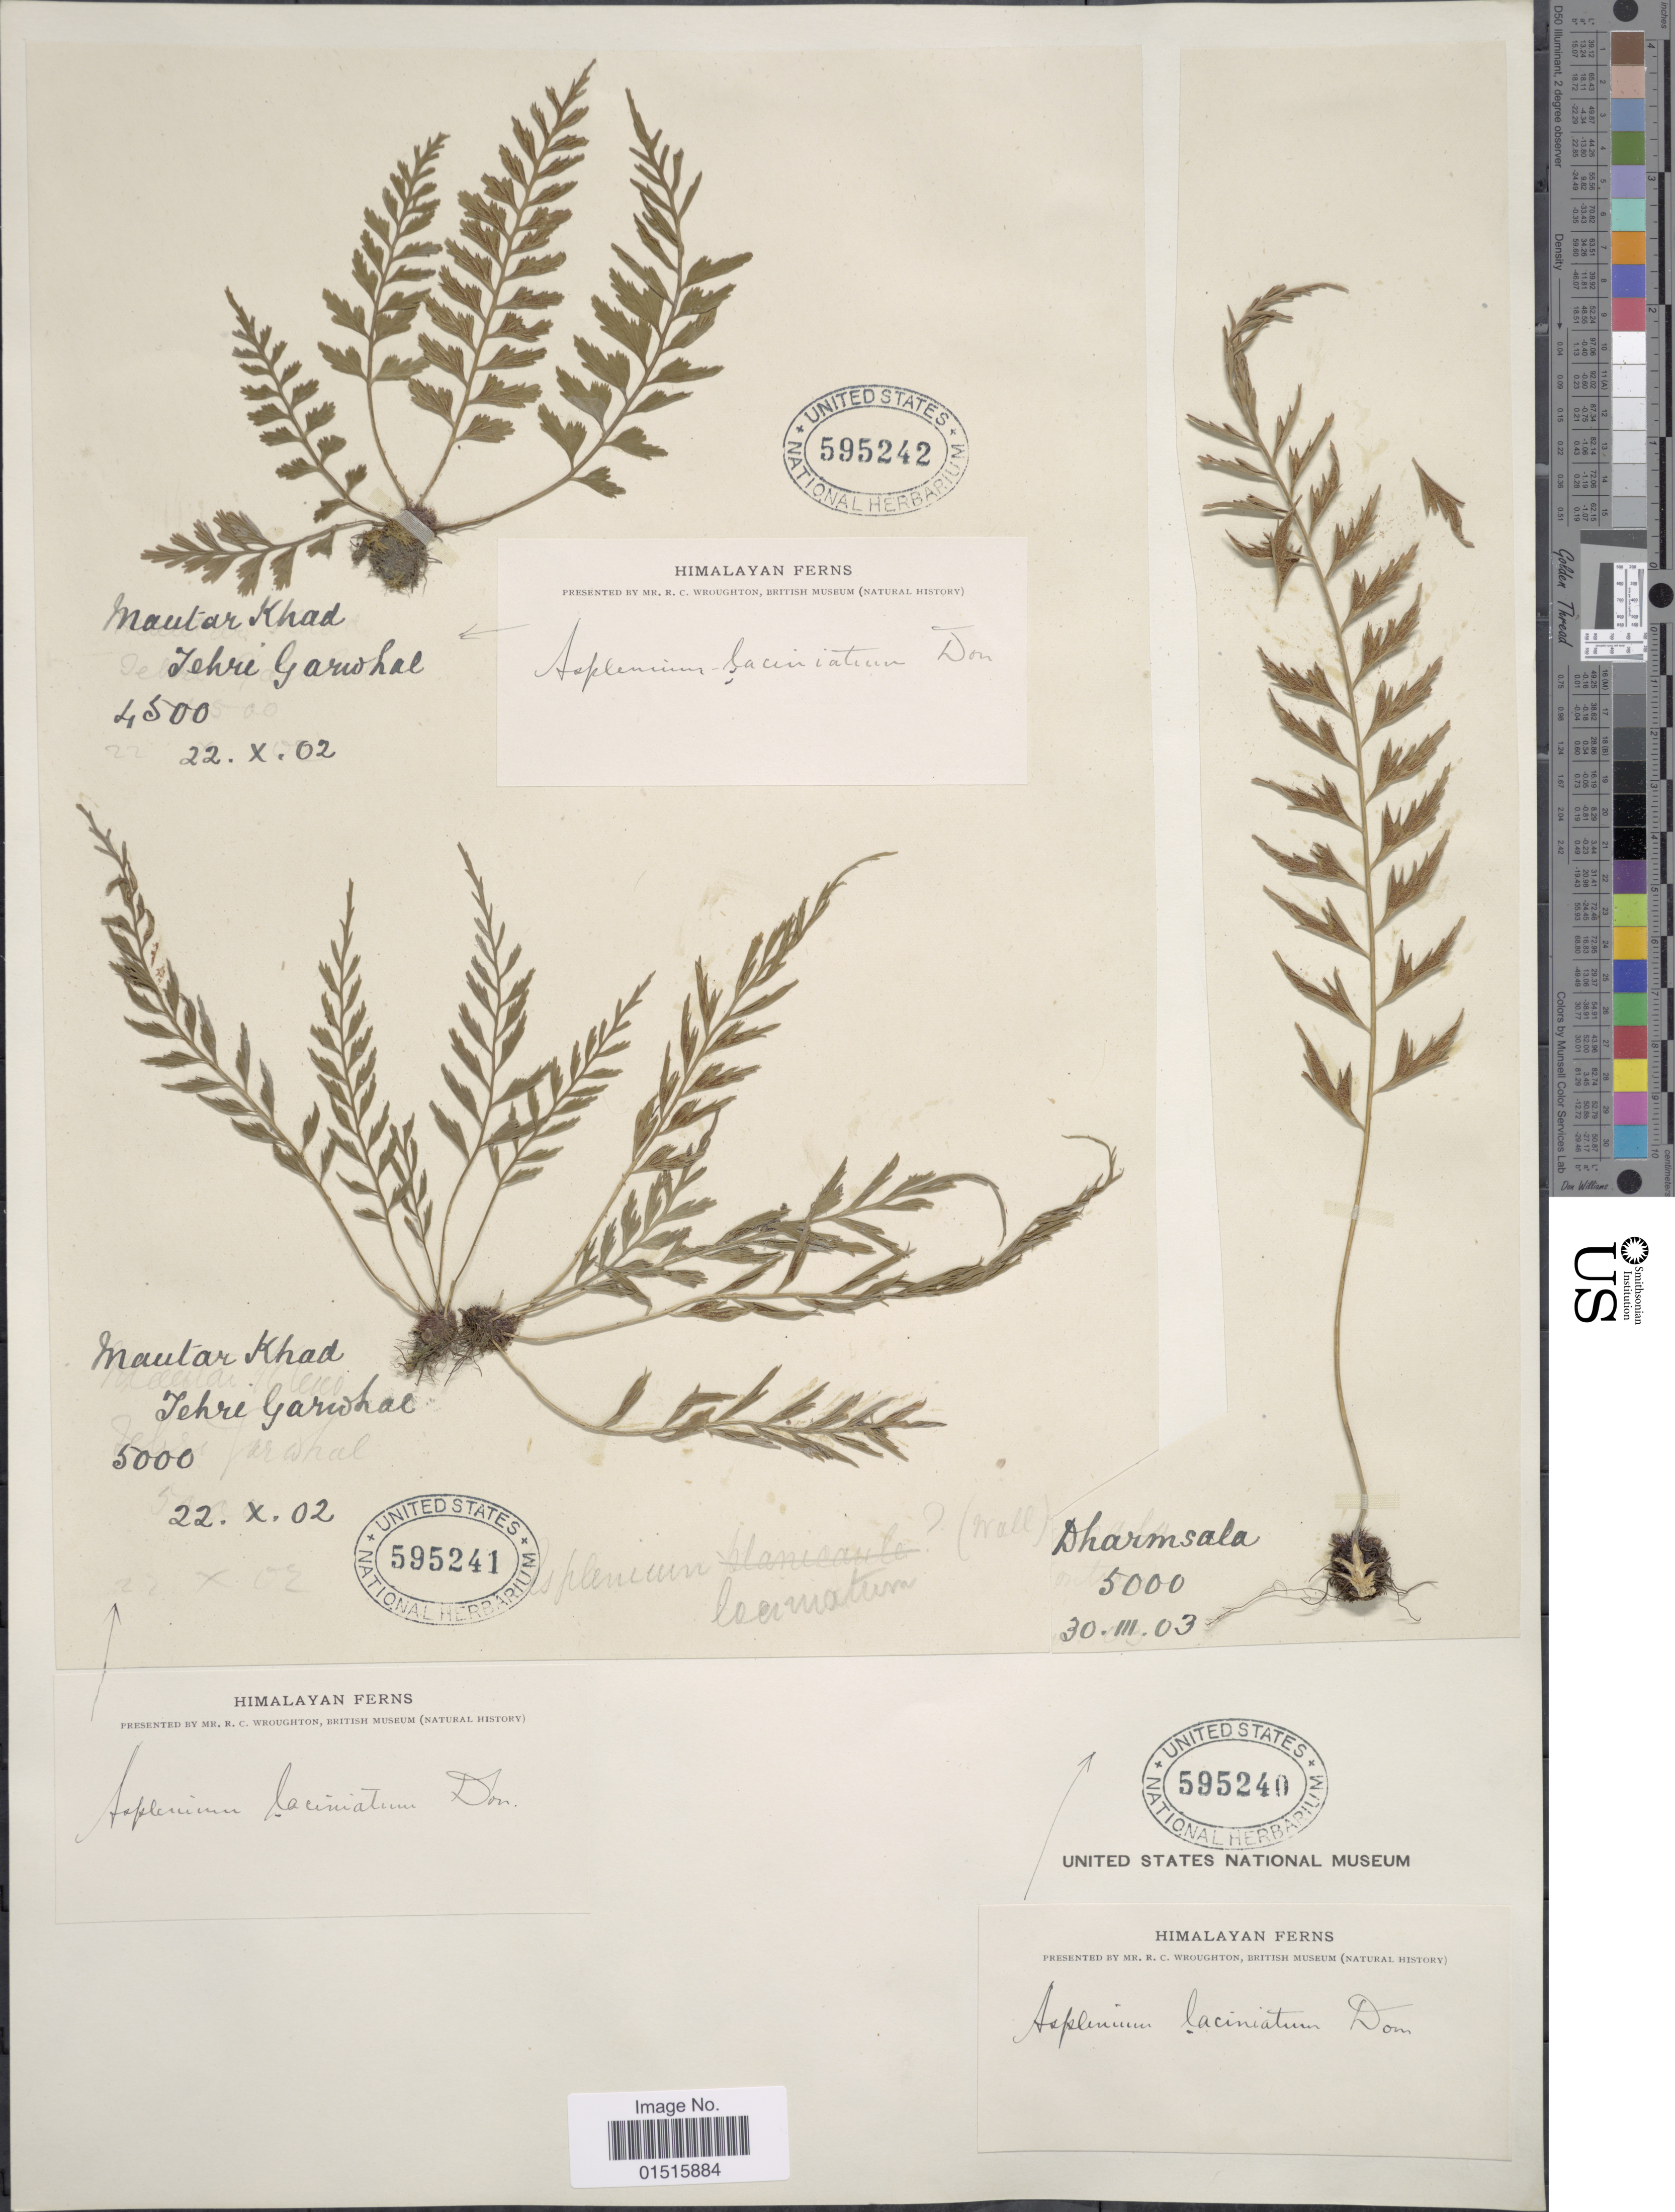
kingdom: Plantae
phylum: Tracheophyta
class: Polypodiopsida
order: Polypodiales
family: Aspleniaceae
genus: Asplenium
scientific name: Asplenium yoshinagae var. planicaule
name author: (Wall. ex Mett.) C.V. Morton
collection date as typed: Transcribed d/m/y: 22/10/2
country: India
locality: Himalayan Ferns, Mautar Khad, Tehri Garwhal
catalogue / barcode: US 595241-2